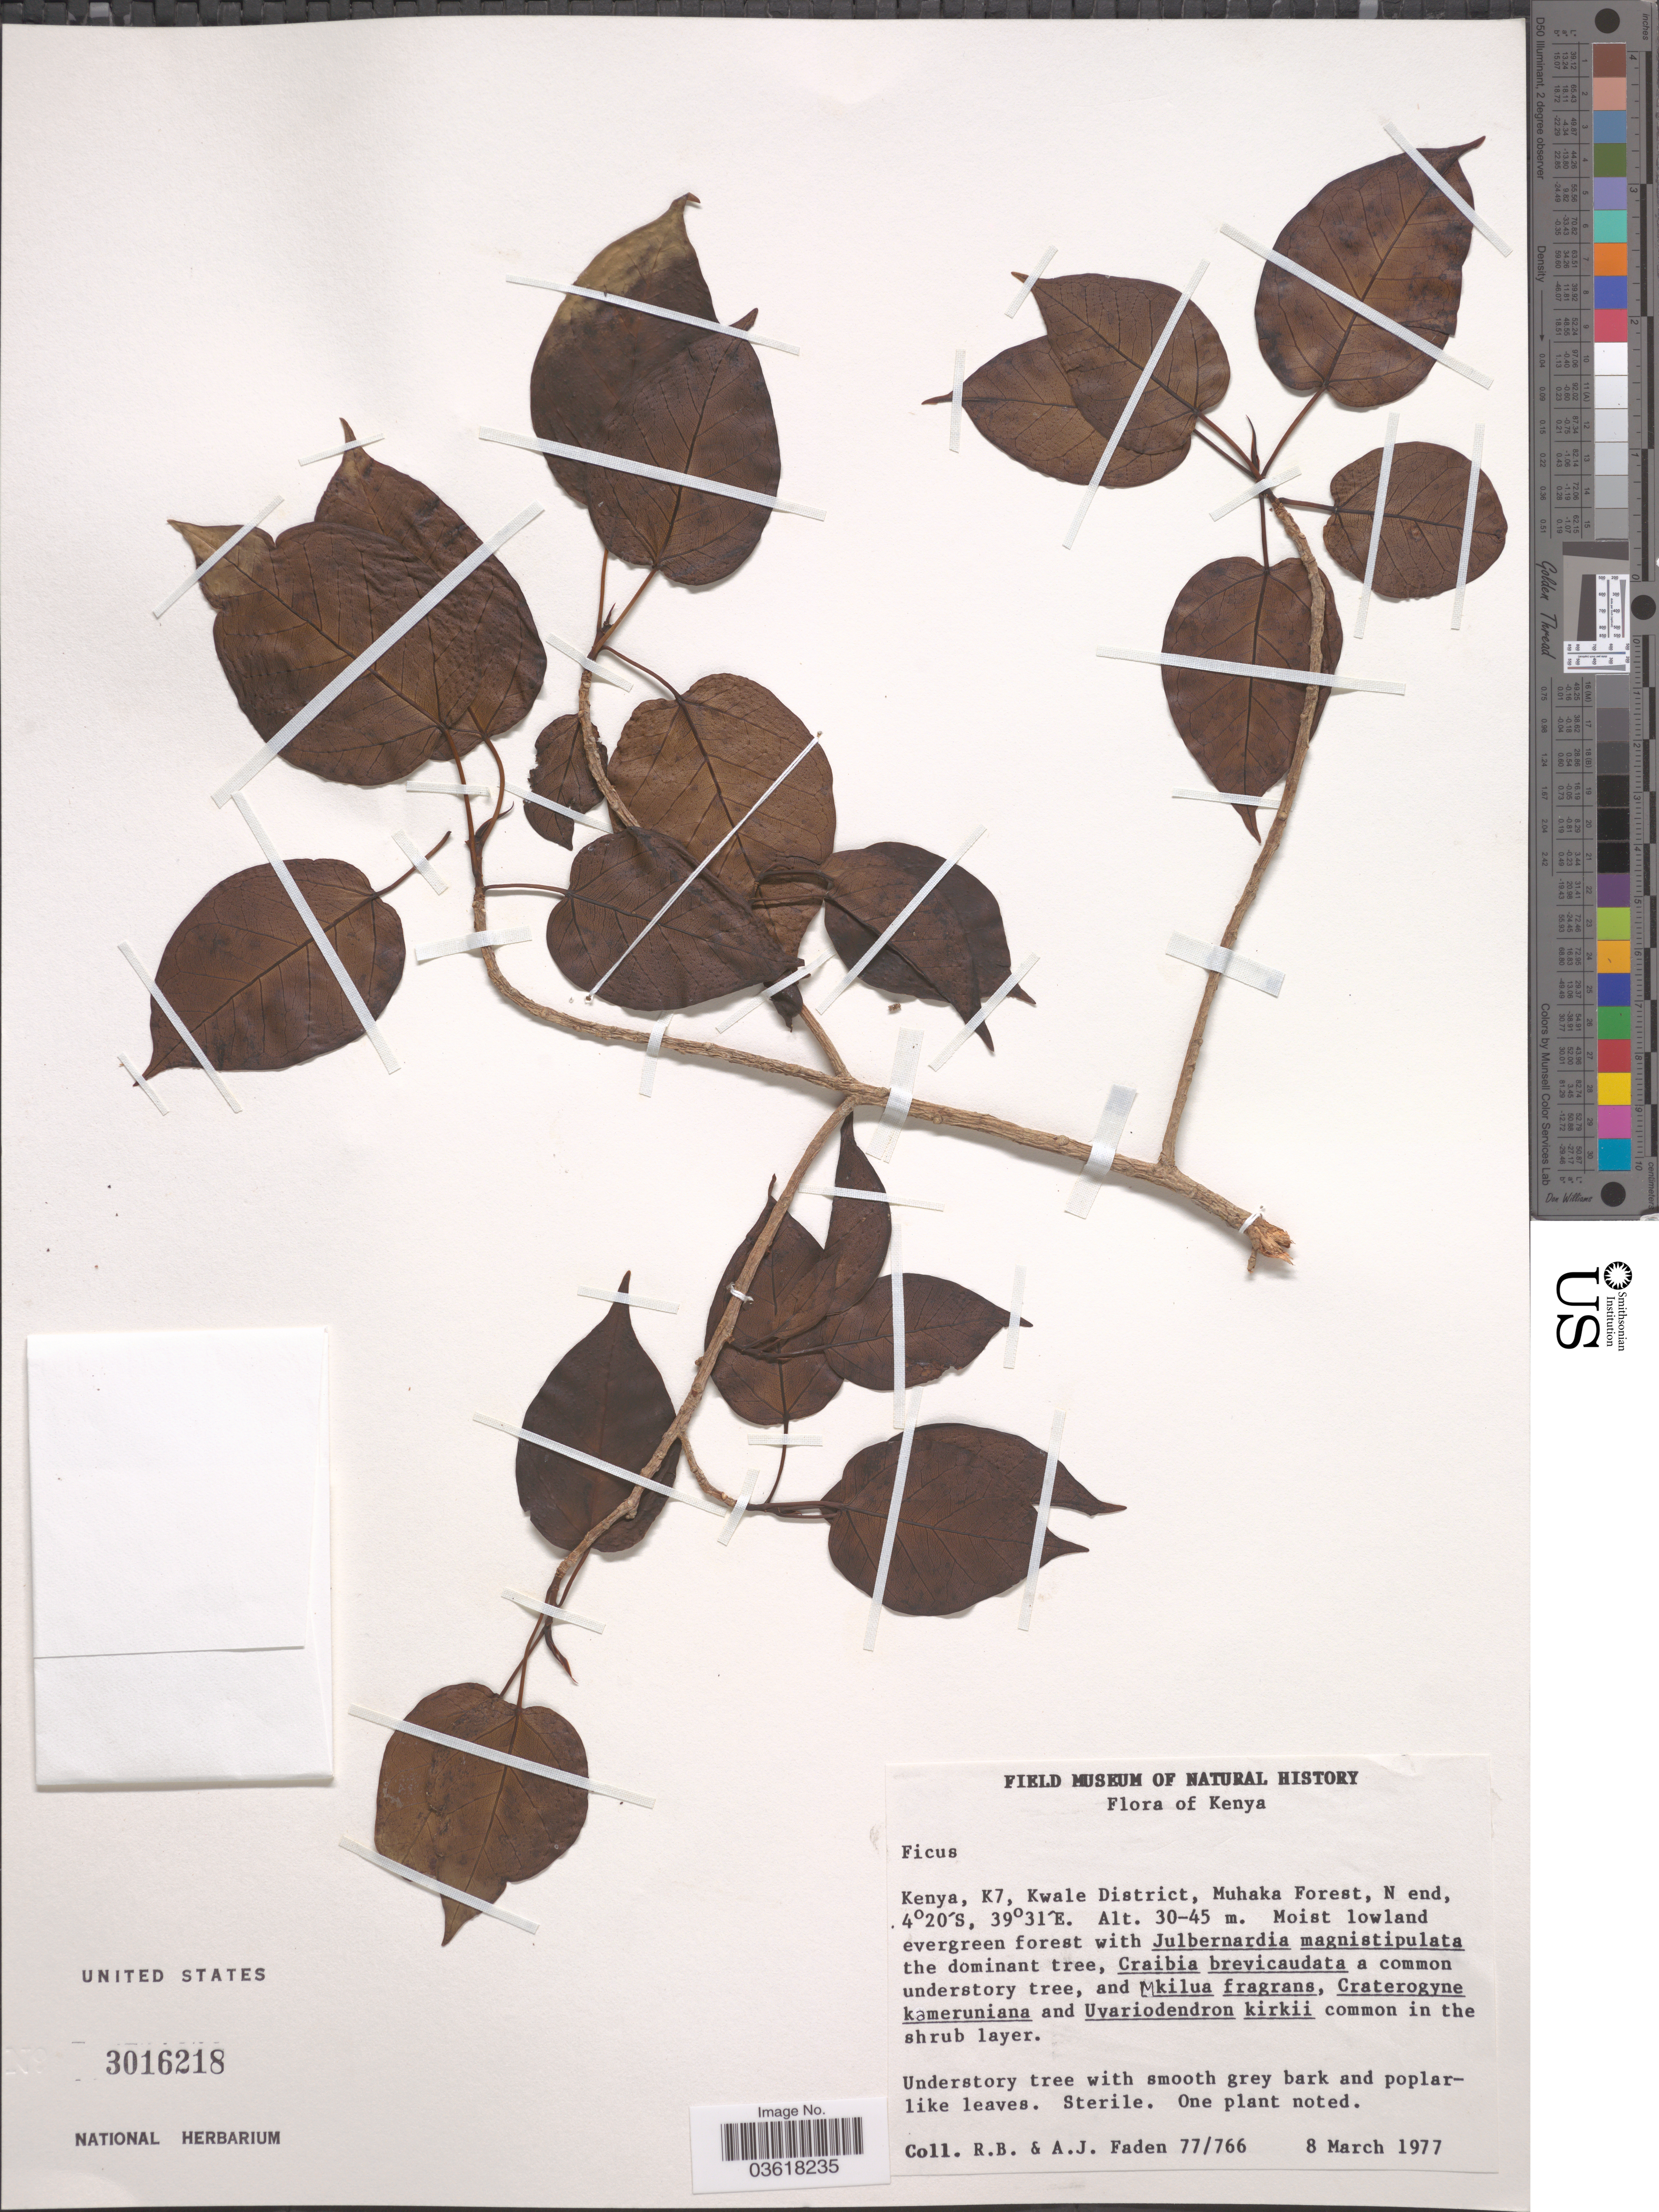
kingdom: Plantae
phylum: Tracheophyta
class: Magnoliopsida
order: Rosales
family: Moraceae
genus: Ficus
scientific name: Ficus sp.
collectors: R. B. Faden & A. J. Faden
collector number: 77/766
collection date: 1977-03-08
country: Kenya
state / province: Kwale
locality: K7, Kwale District, Muhaka Forest, N end.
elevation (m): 30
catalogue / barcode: US 3016218